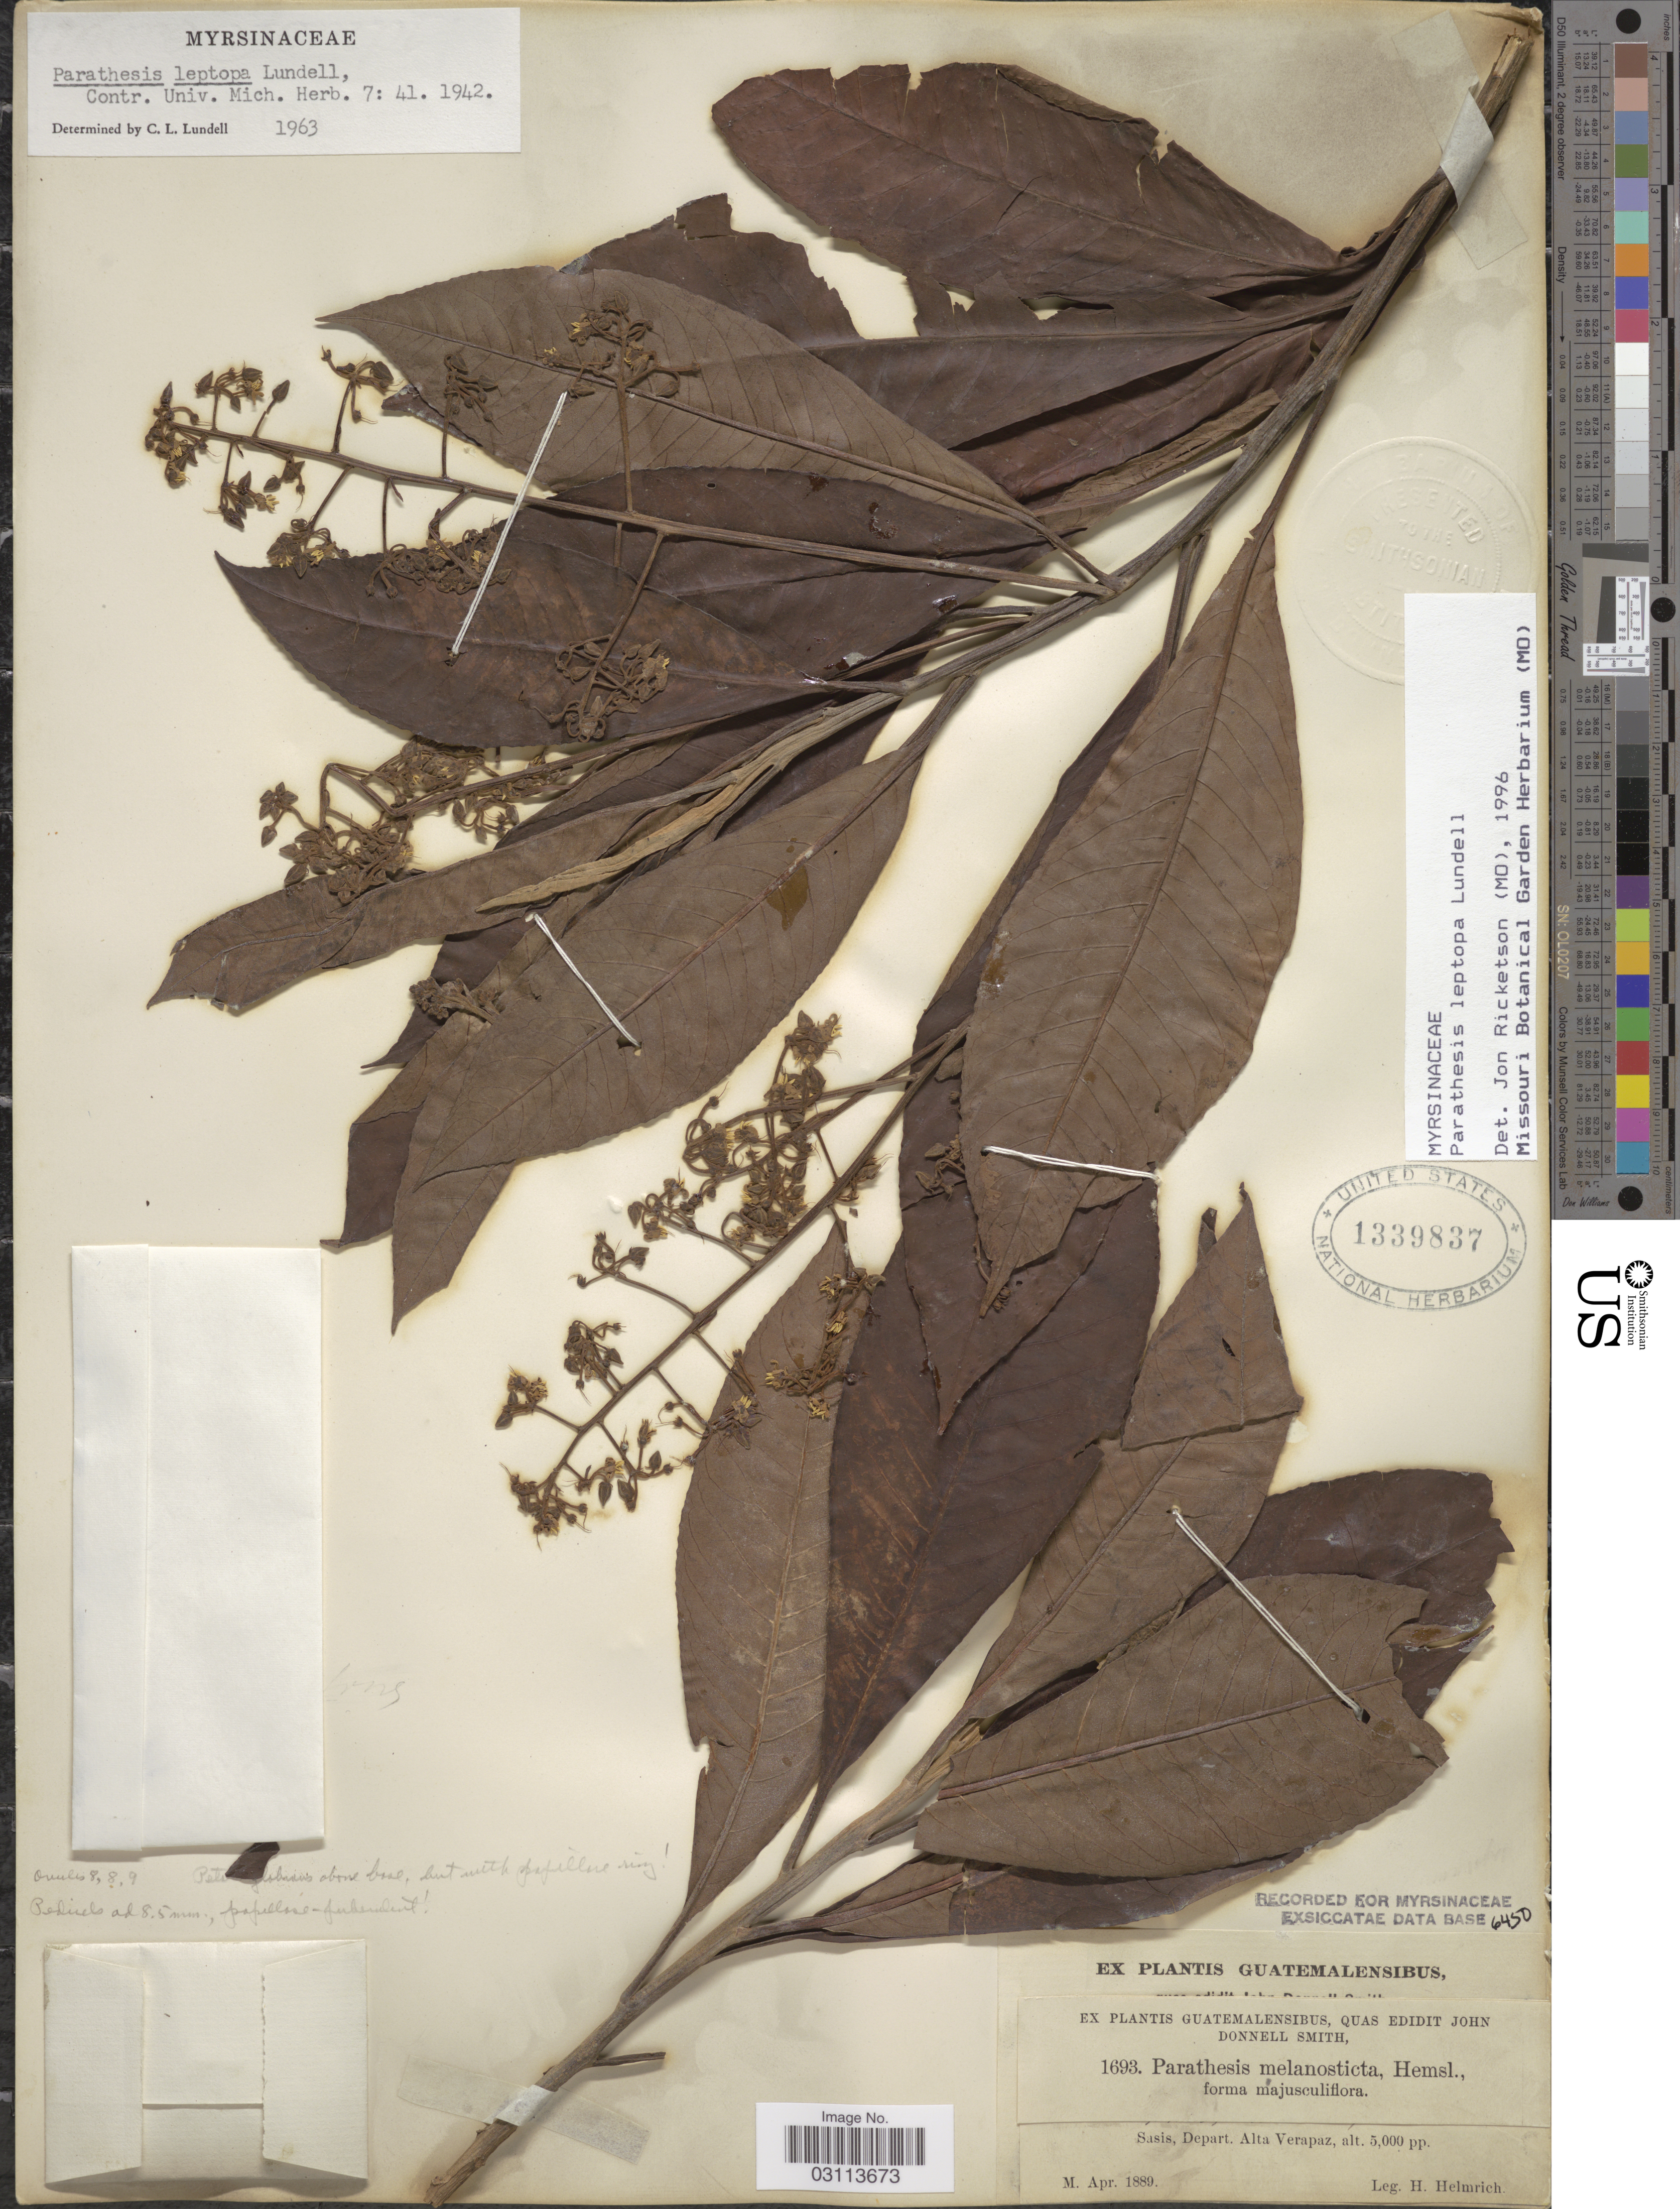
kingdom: Plantae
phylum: Tracheophyta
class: Magnoliopsida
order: Ericales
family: Primulaceae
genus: Parathesis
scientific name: Parathesis leptopa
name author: Lundell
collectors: H. Helmrich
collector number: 1693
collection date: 1889-04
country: Guatemala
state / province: Alta Verapaz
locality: Sasis, Depart. Alta Verapaz.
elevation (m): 1524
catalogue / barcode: US 1339837